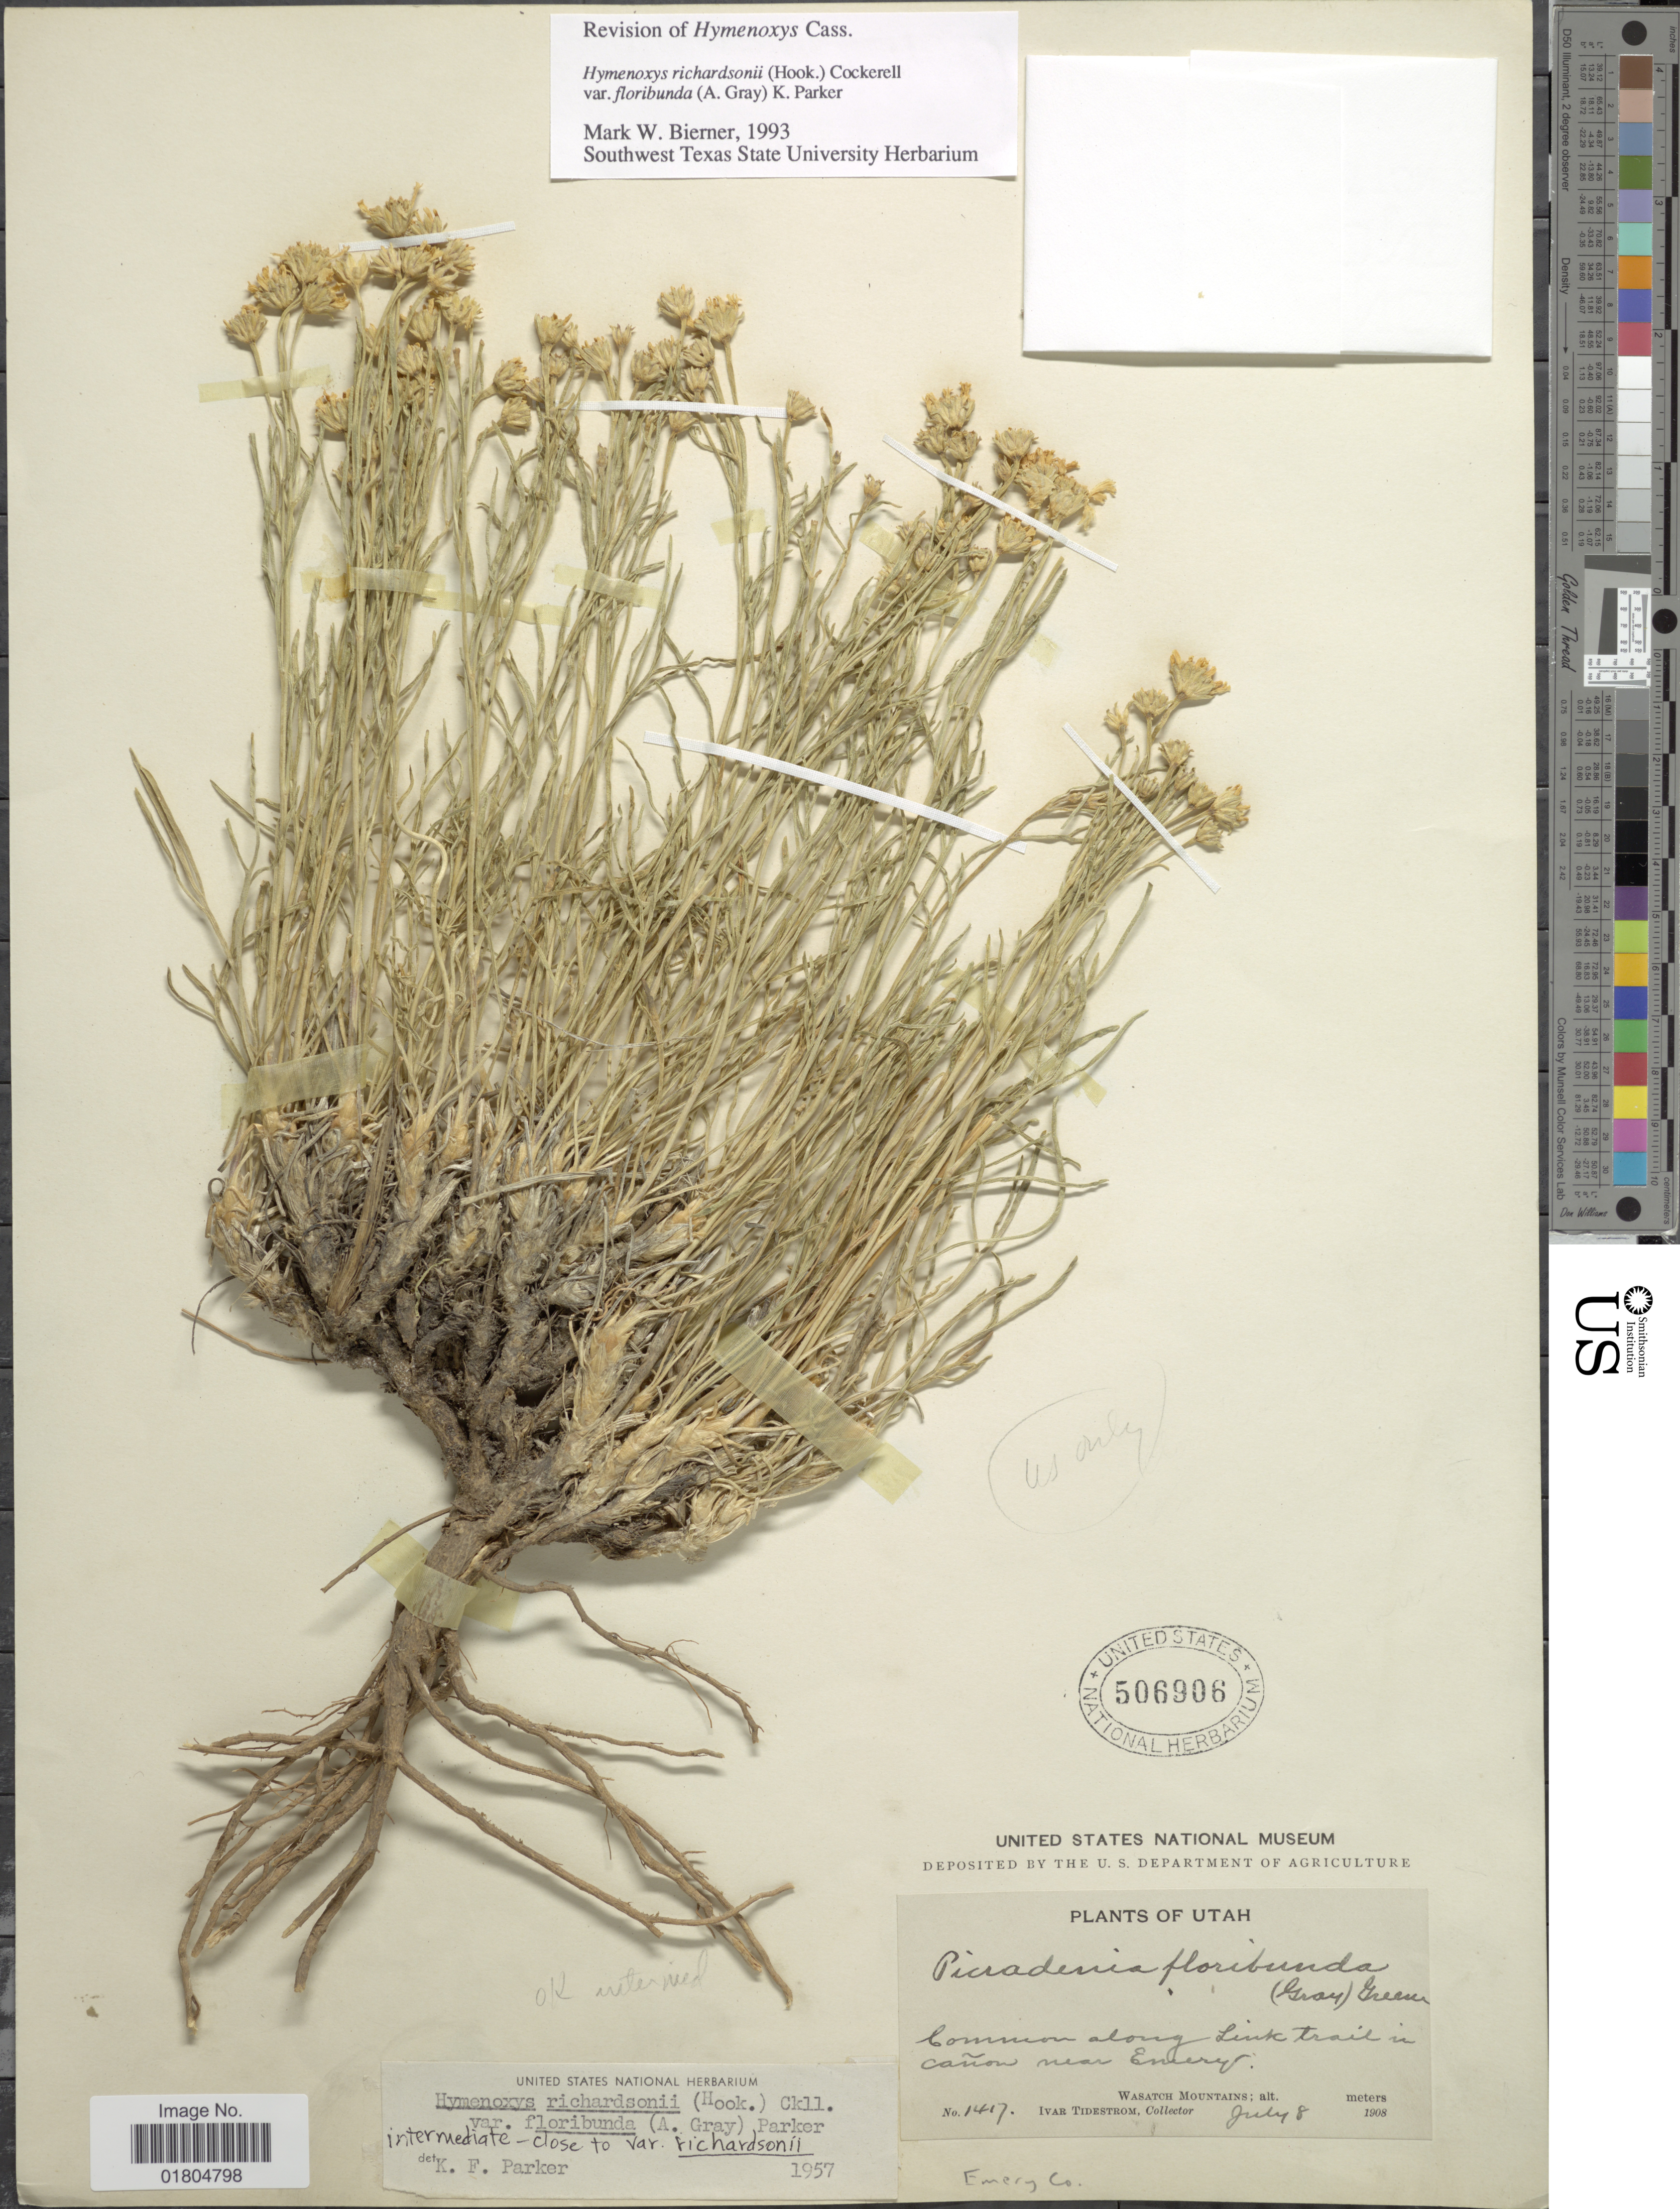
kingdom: Plantae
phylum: Tracheophyta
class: Magnoliopsida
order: Asterales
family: Asteraceae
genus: Hymenoxys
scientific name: Hymenoxys richardsonii var. floribunda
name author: (A. Gray) K.F. Parker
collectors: I. F. Tidestrom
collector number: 1417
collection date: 1908-07-08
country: United States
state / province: Utah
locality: Along Link trail in cañon near Emery. Wasatch Mountains. Emery Co.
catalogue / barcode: US 506906